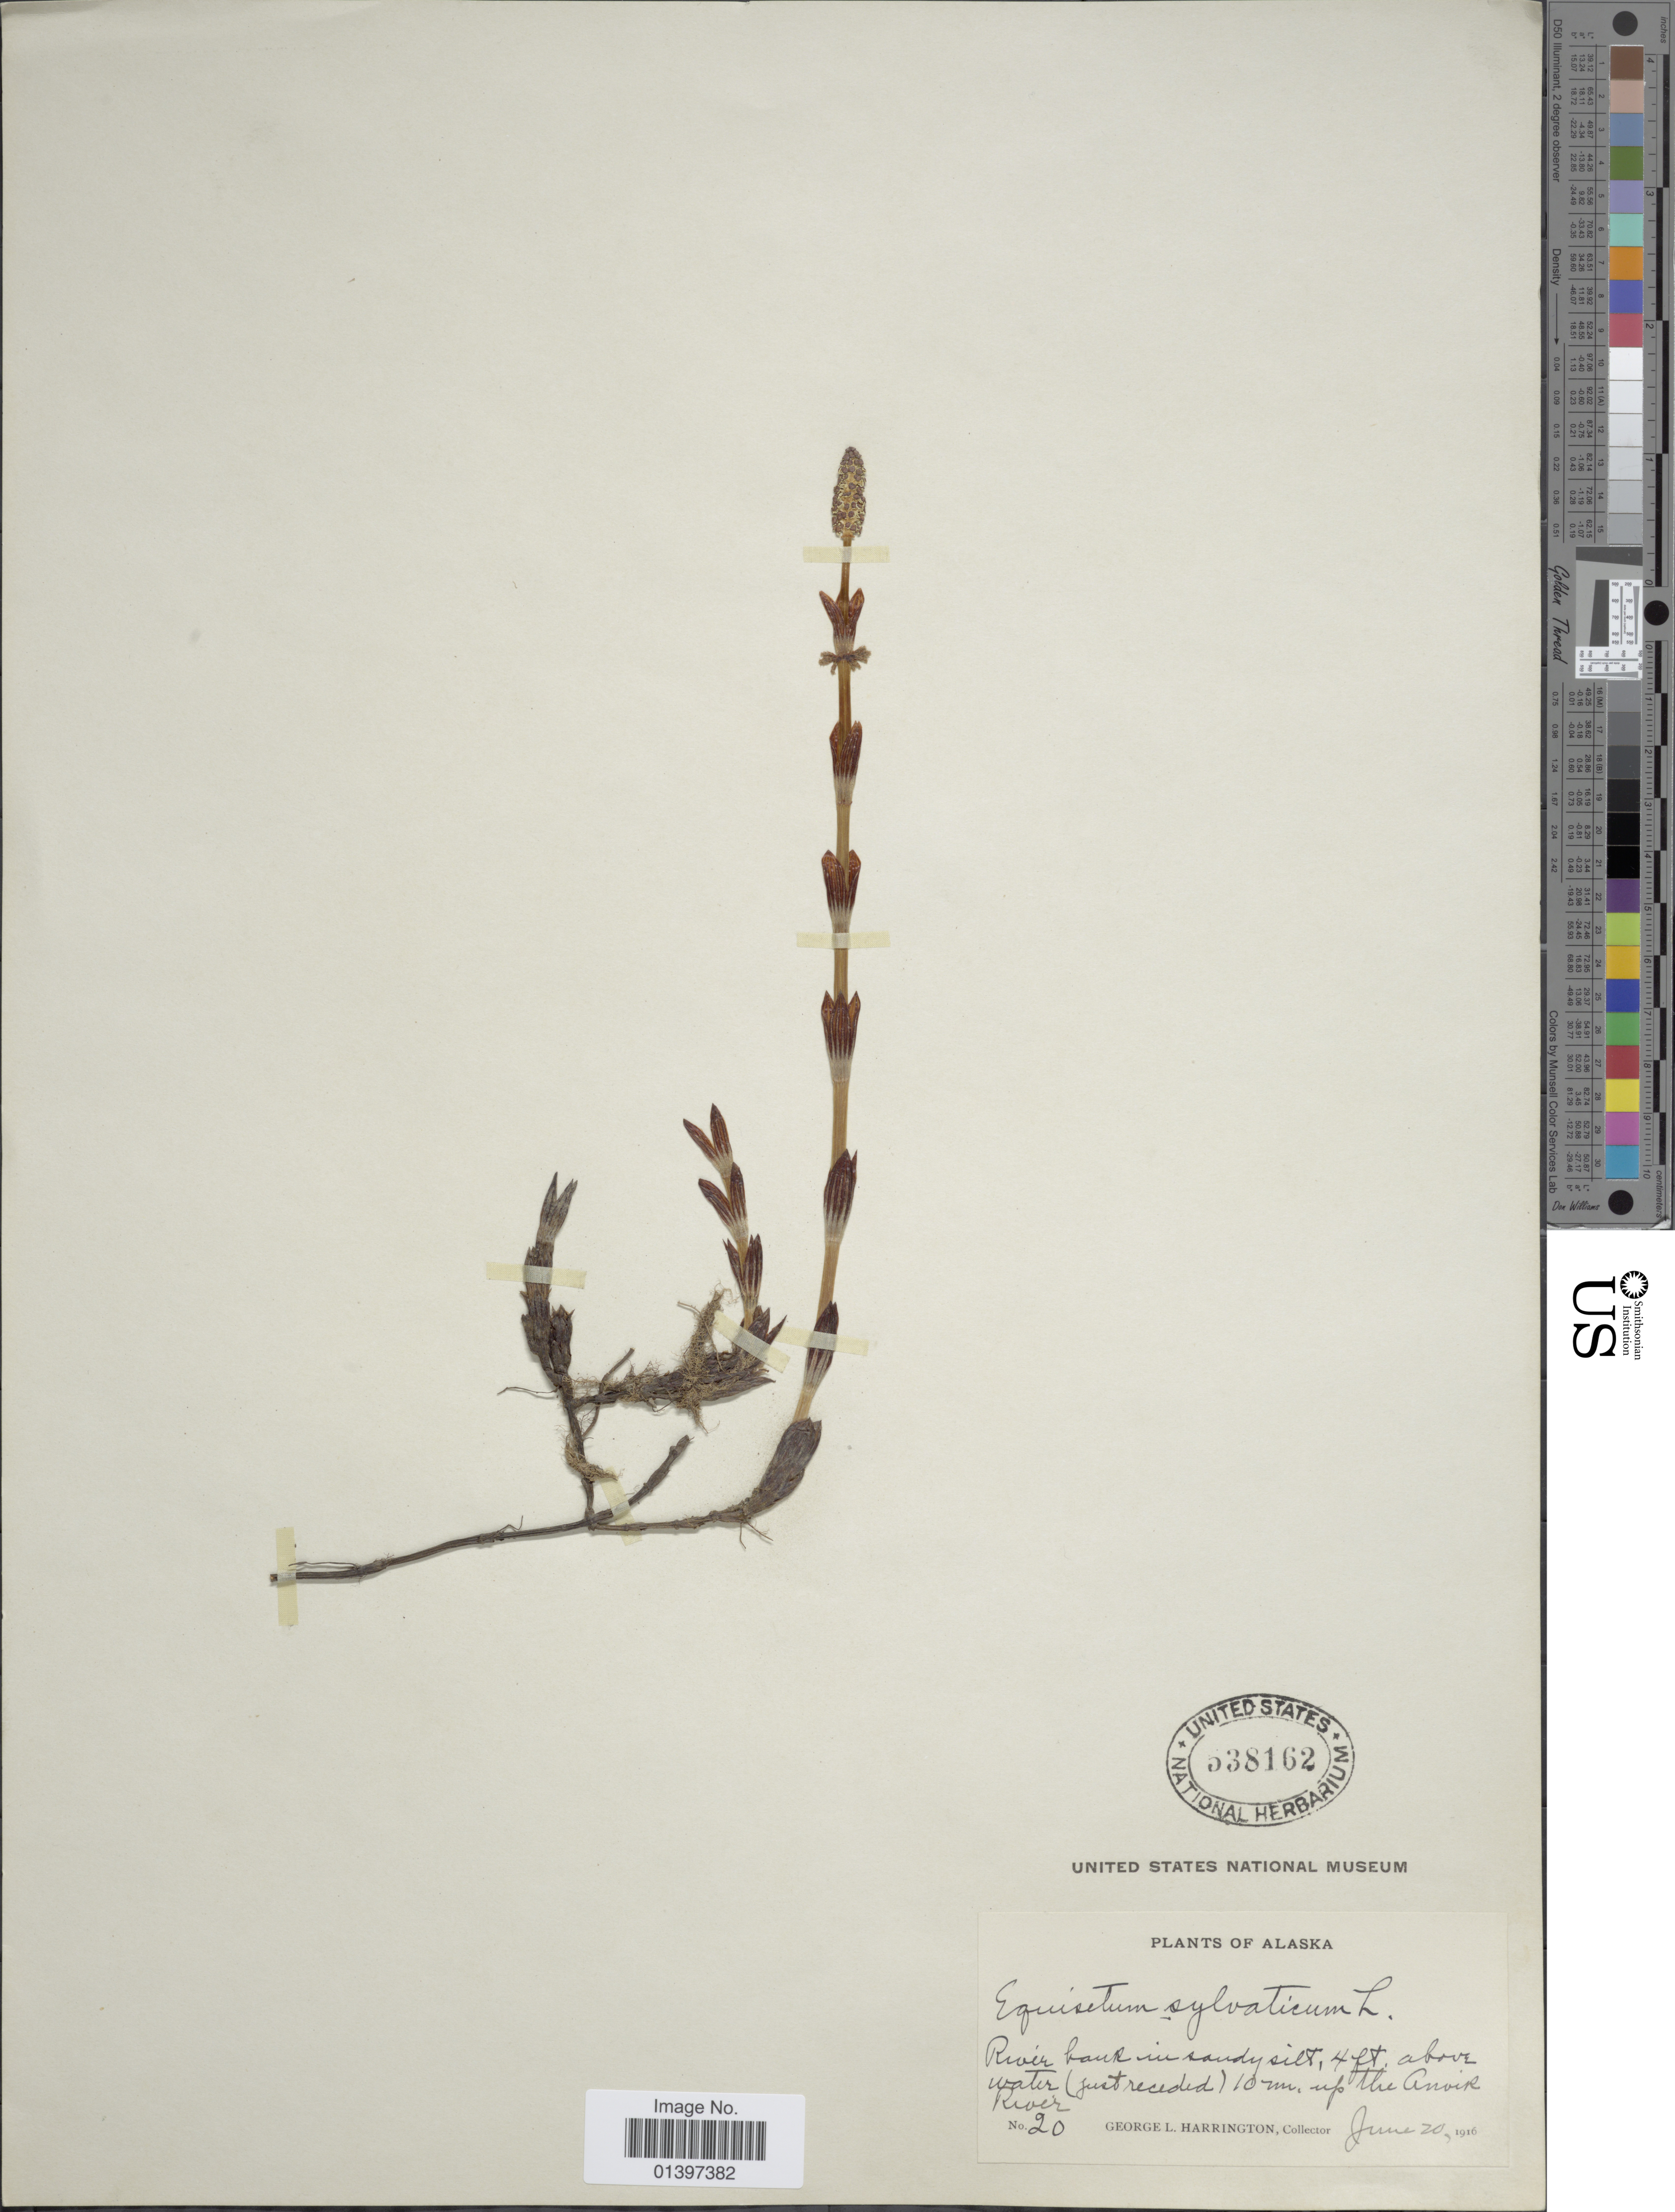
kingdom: Plantae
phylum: Tracheophyta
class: Polypodiopsida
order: Equisetales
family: Equisetaceae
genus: Equisetum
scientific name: Equisetum sylvaticum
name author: L.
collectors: G. Harrington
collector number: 20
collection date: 1916-06-20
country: United States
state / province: Alaska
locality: River bank in sand silt, 10m up the Anoik River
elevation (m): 1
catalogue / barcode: US 538162